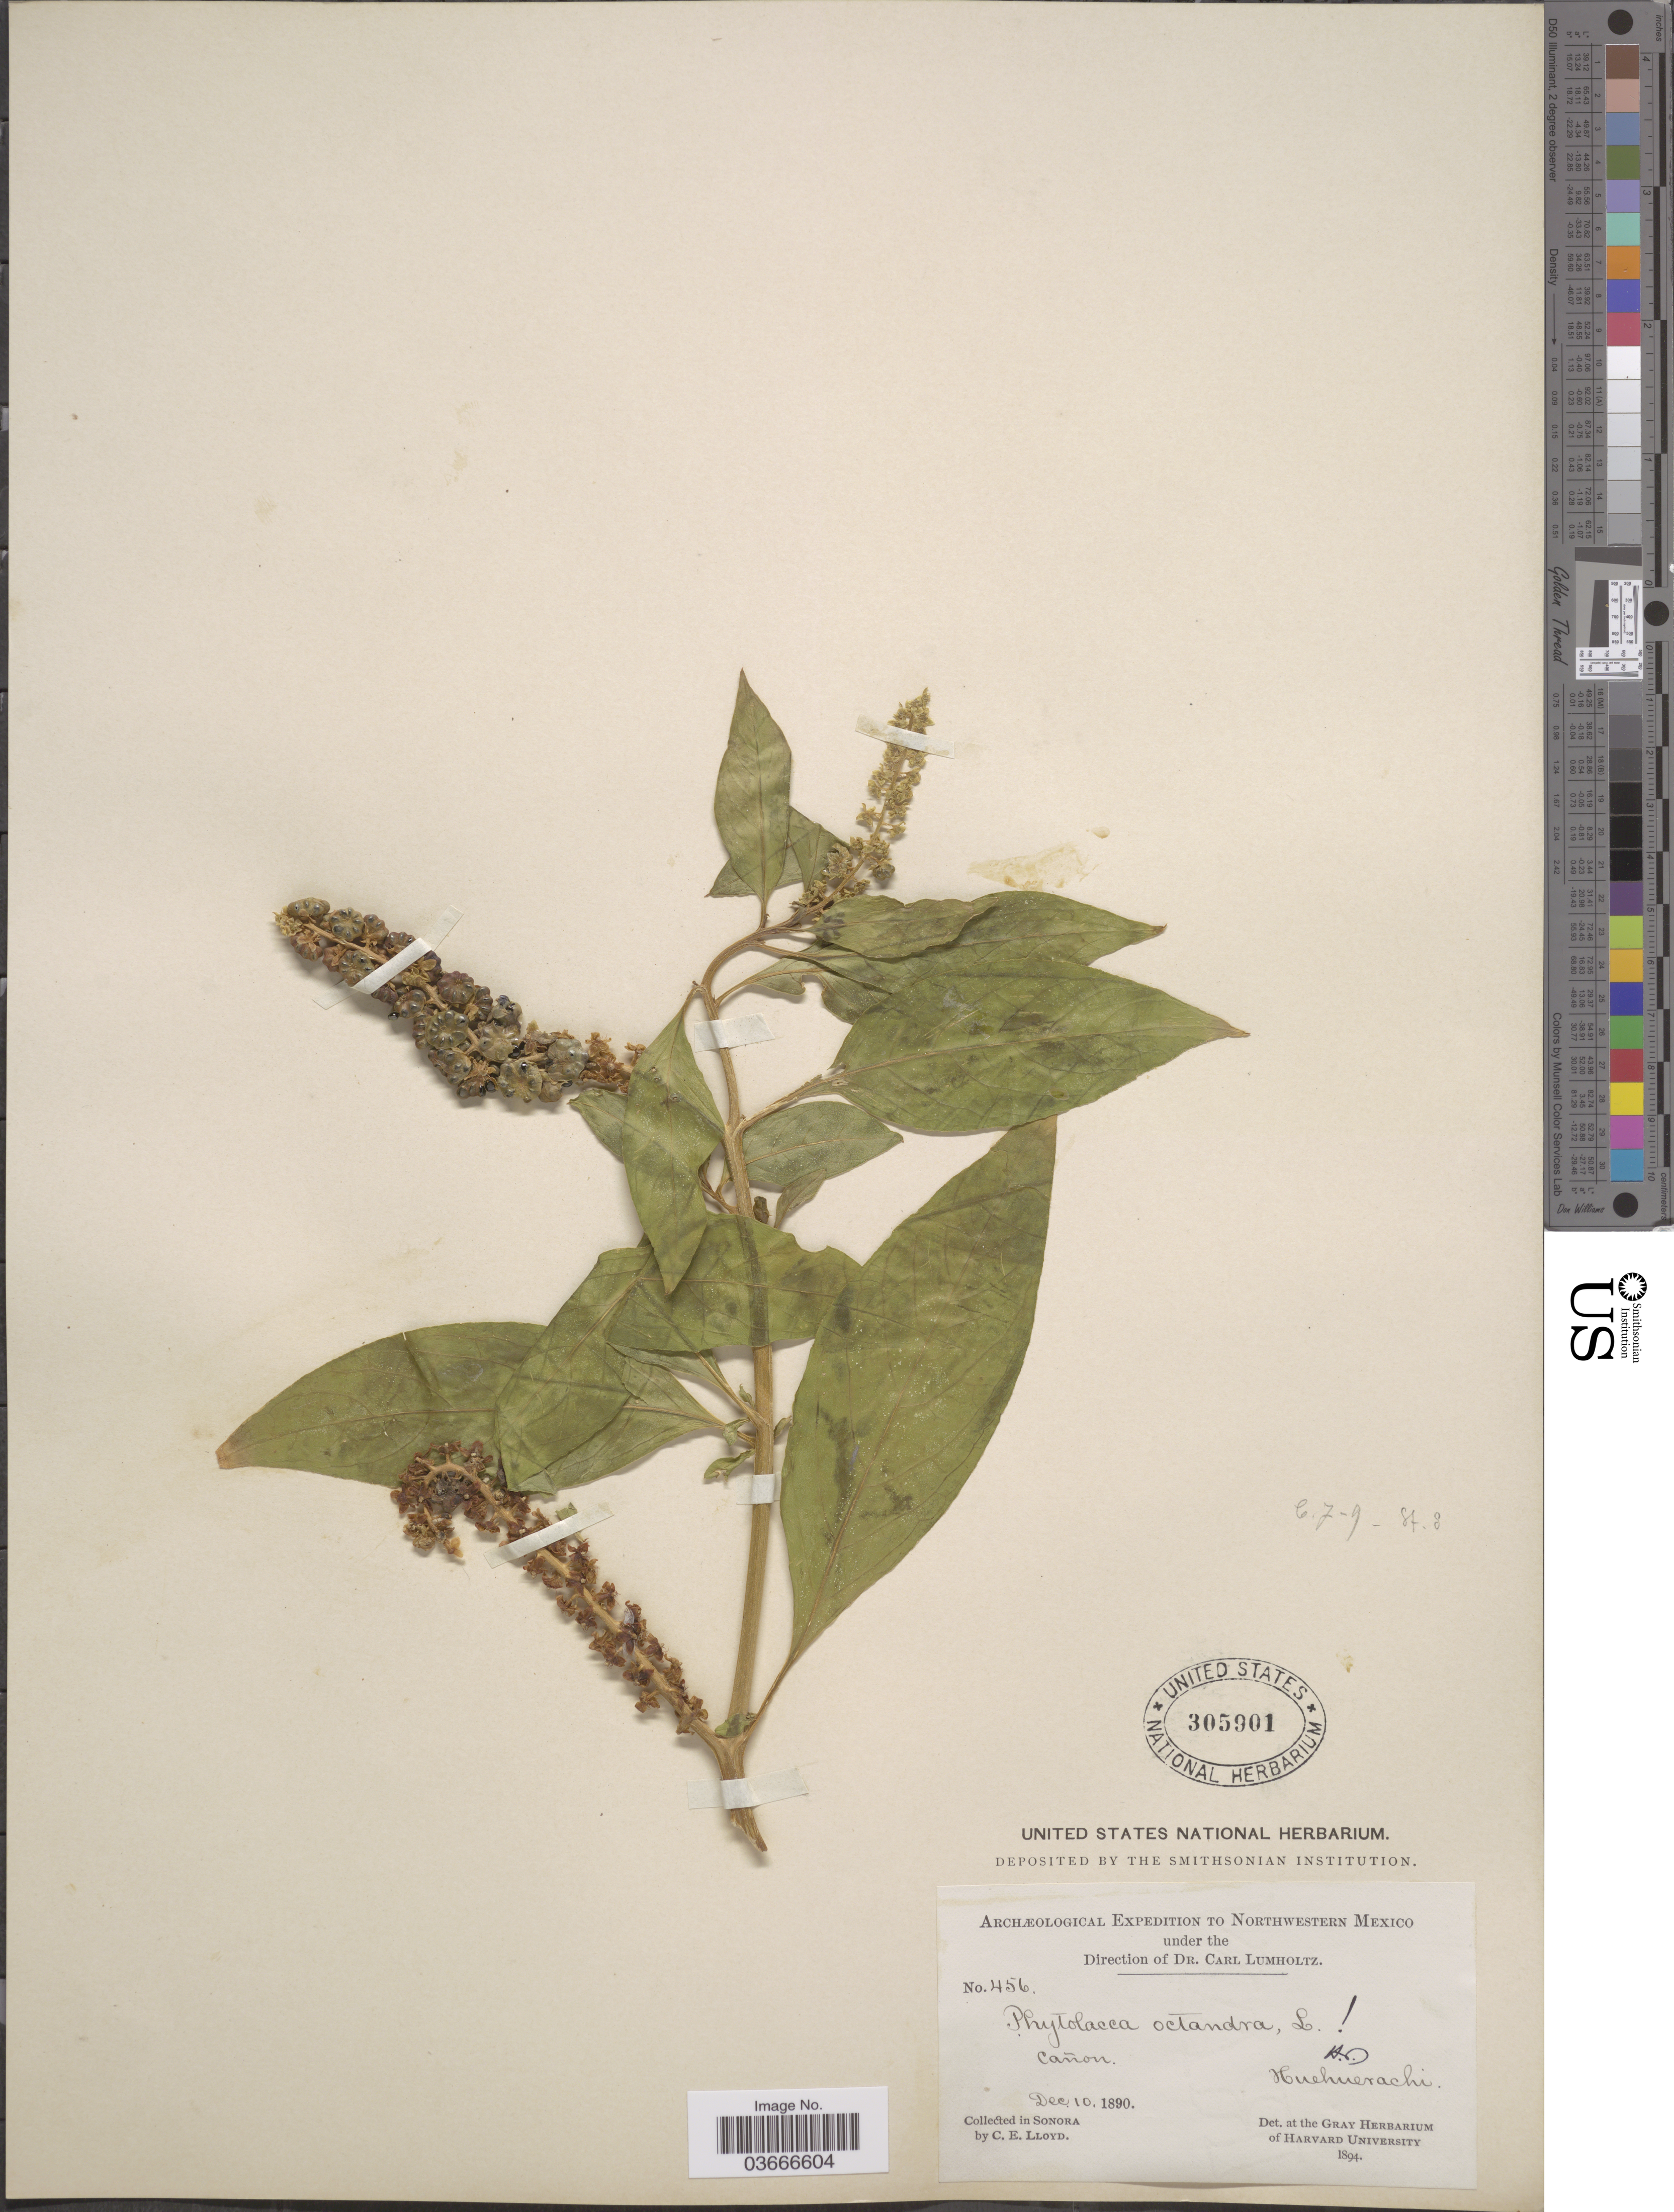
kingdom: Plantae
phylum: Tracheophyta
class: Magnoliopsida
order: Caryophyllales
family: Phytolaccaceae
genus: Phytolacca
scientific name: Phytolacca octandra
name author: L.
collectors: Lloyd, C. E.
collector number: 456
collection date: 1890-12-10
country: Mexico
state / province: Sonora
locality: Northwestern Mexico. Cañon Huehuerachi.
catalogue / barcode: US 305901